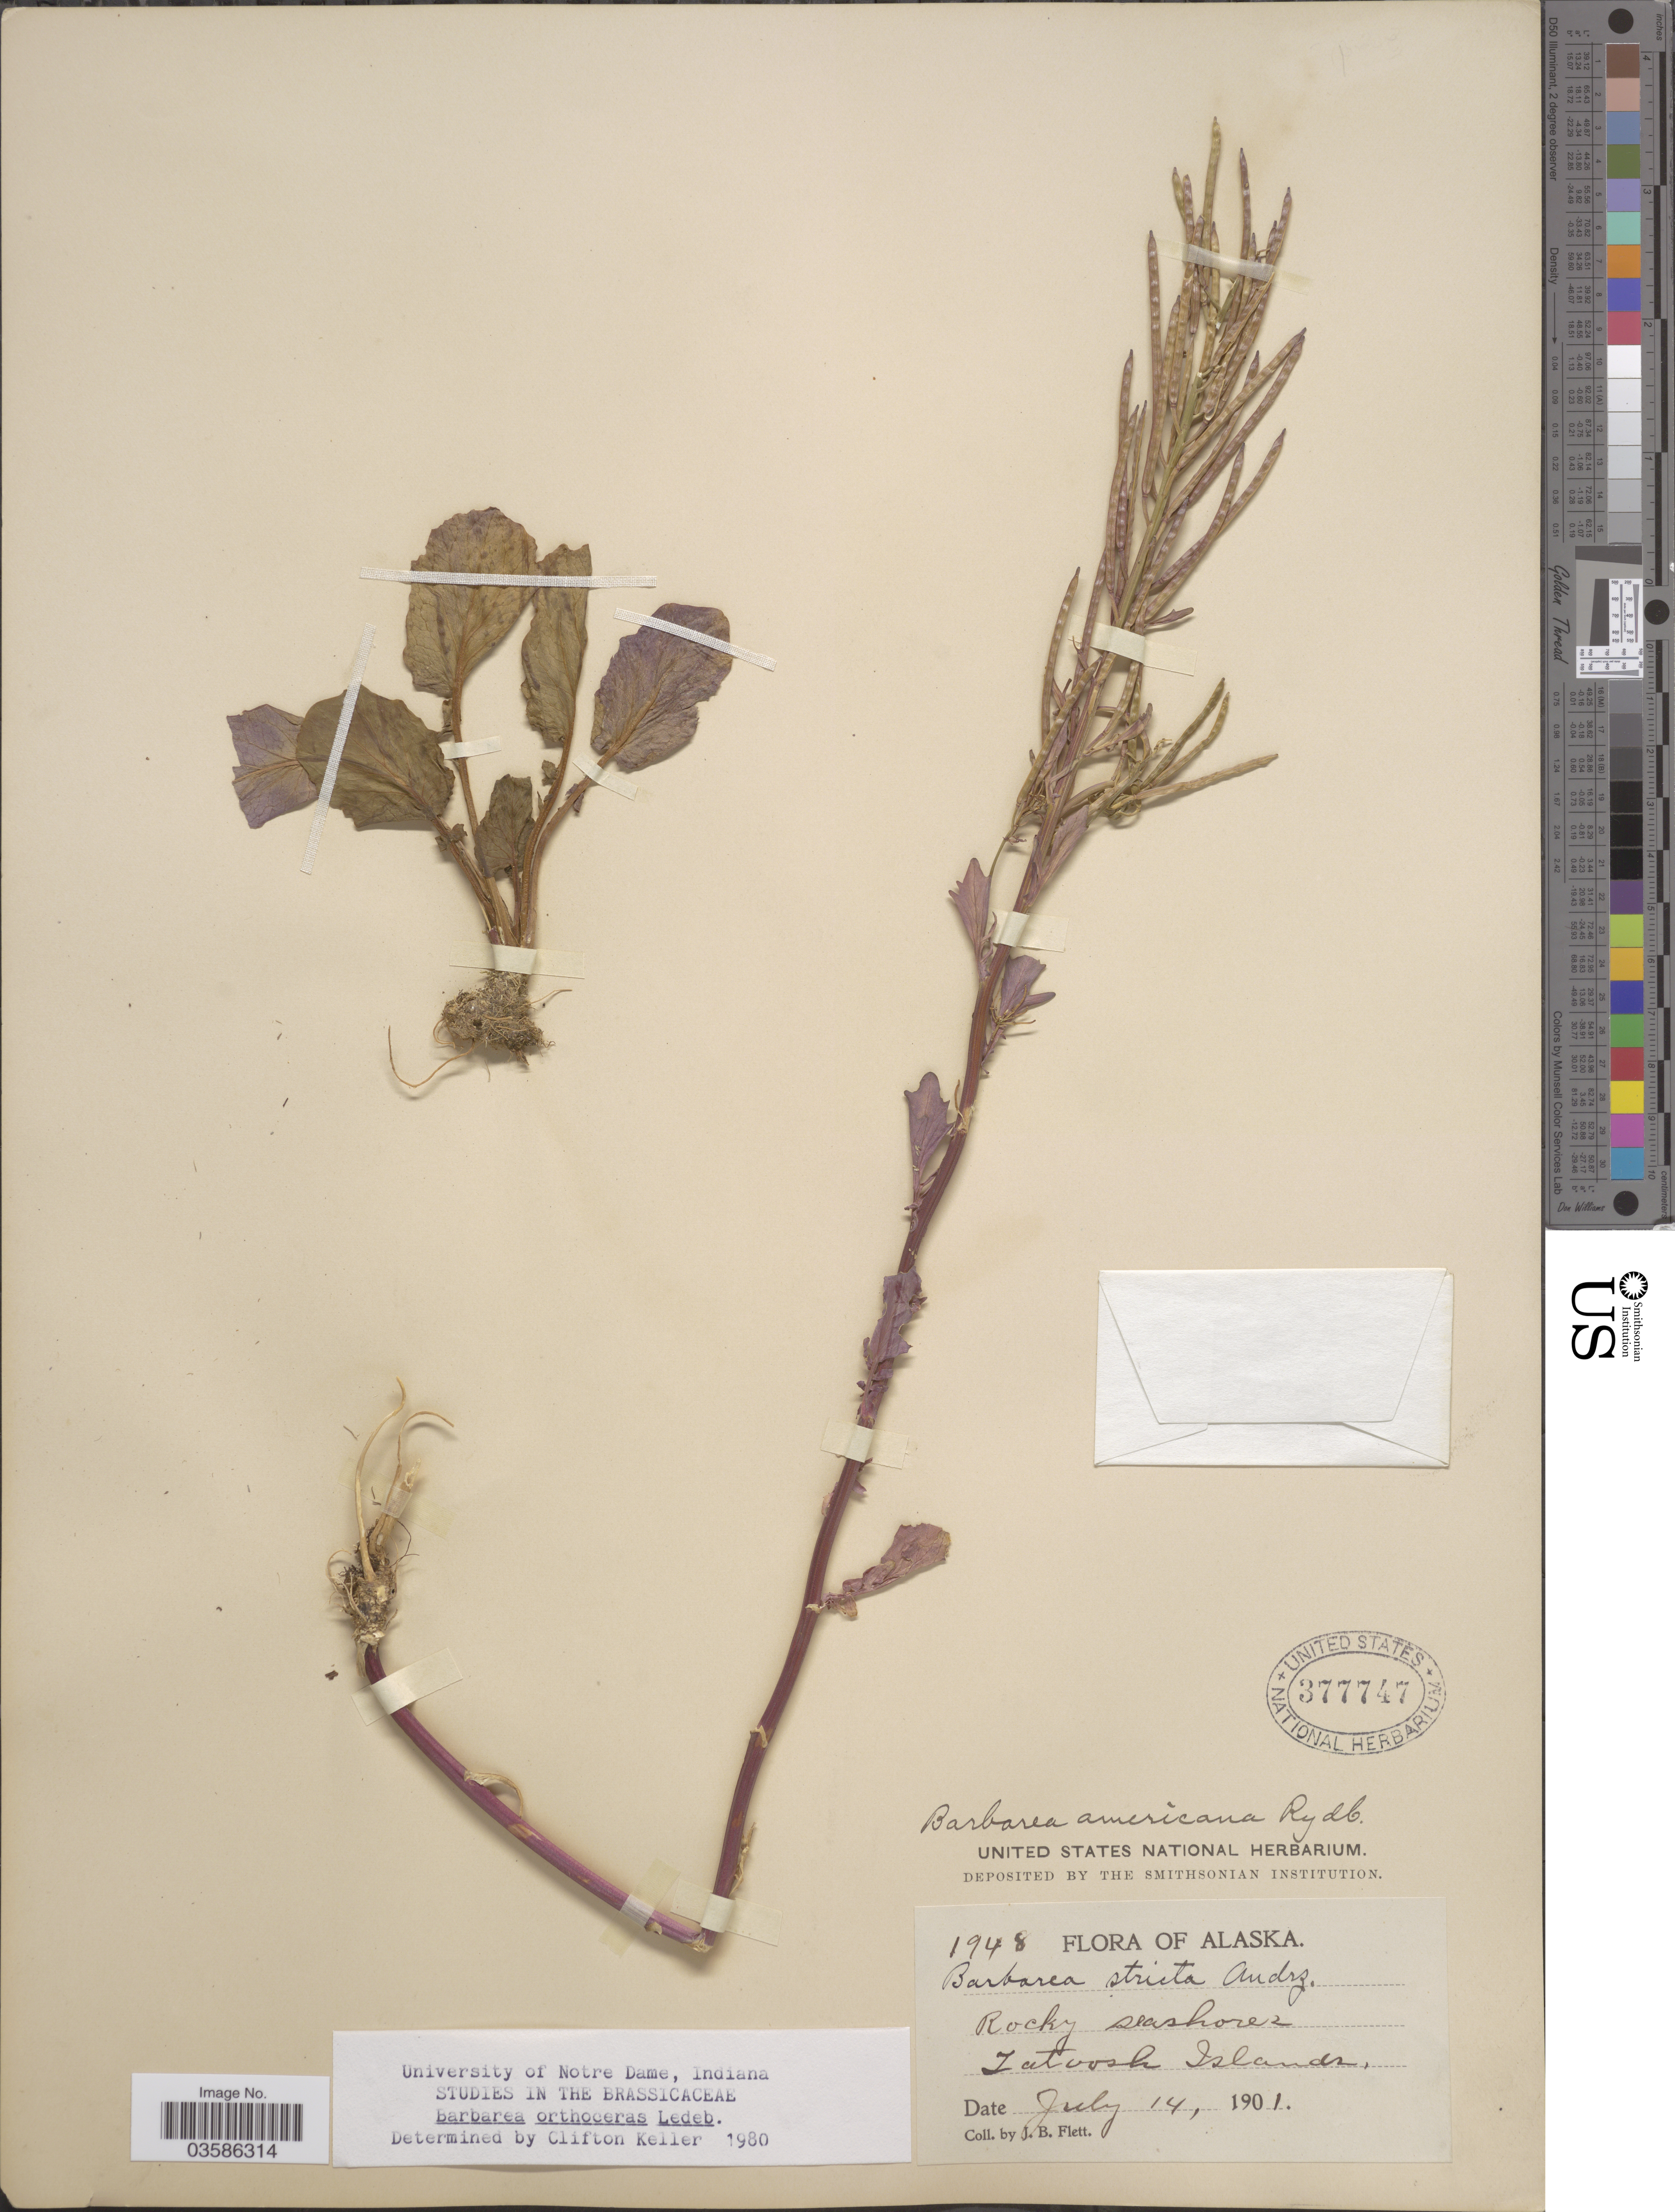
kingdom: Plantae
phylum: Tracheophyta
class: Magnoliopsida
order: Brassicales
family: Brassicaceae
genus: Barbarea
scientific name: Barbarea orthoceras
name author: Ledeb.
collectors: J. Flett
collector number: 1948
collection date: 1901-07-14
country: United States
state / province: Alaska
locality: Rocky seashore. Tatoosh Islands.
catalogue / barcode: US 377747